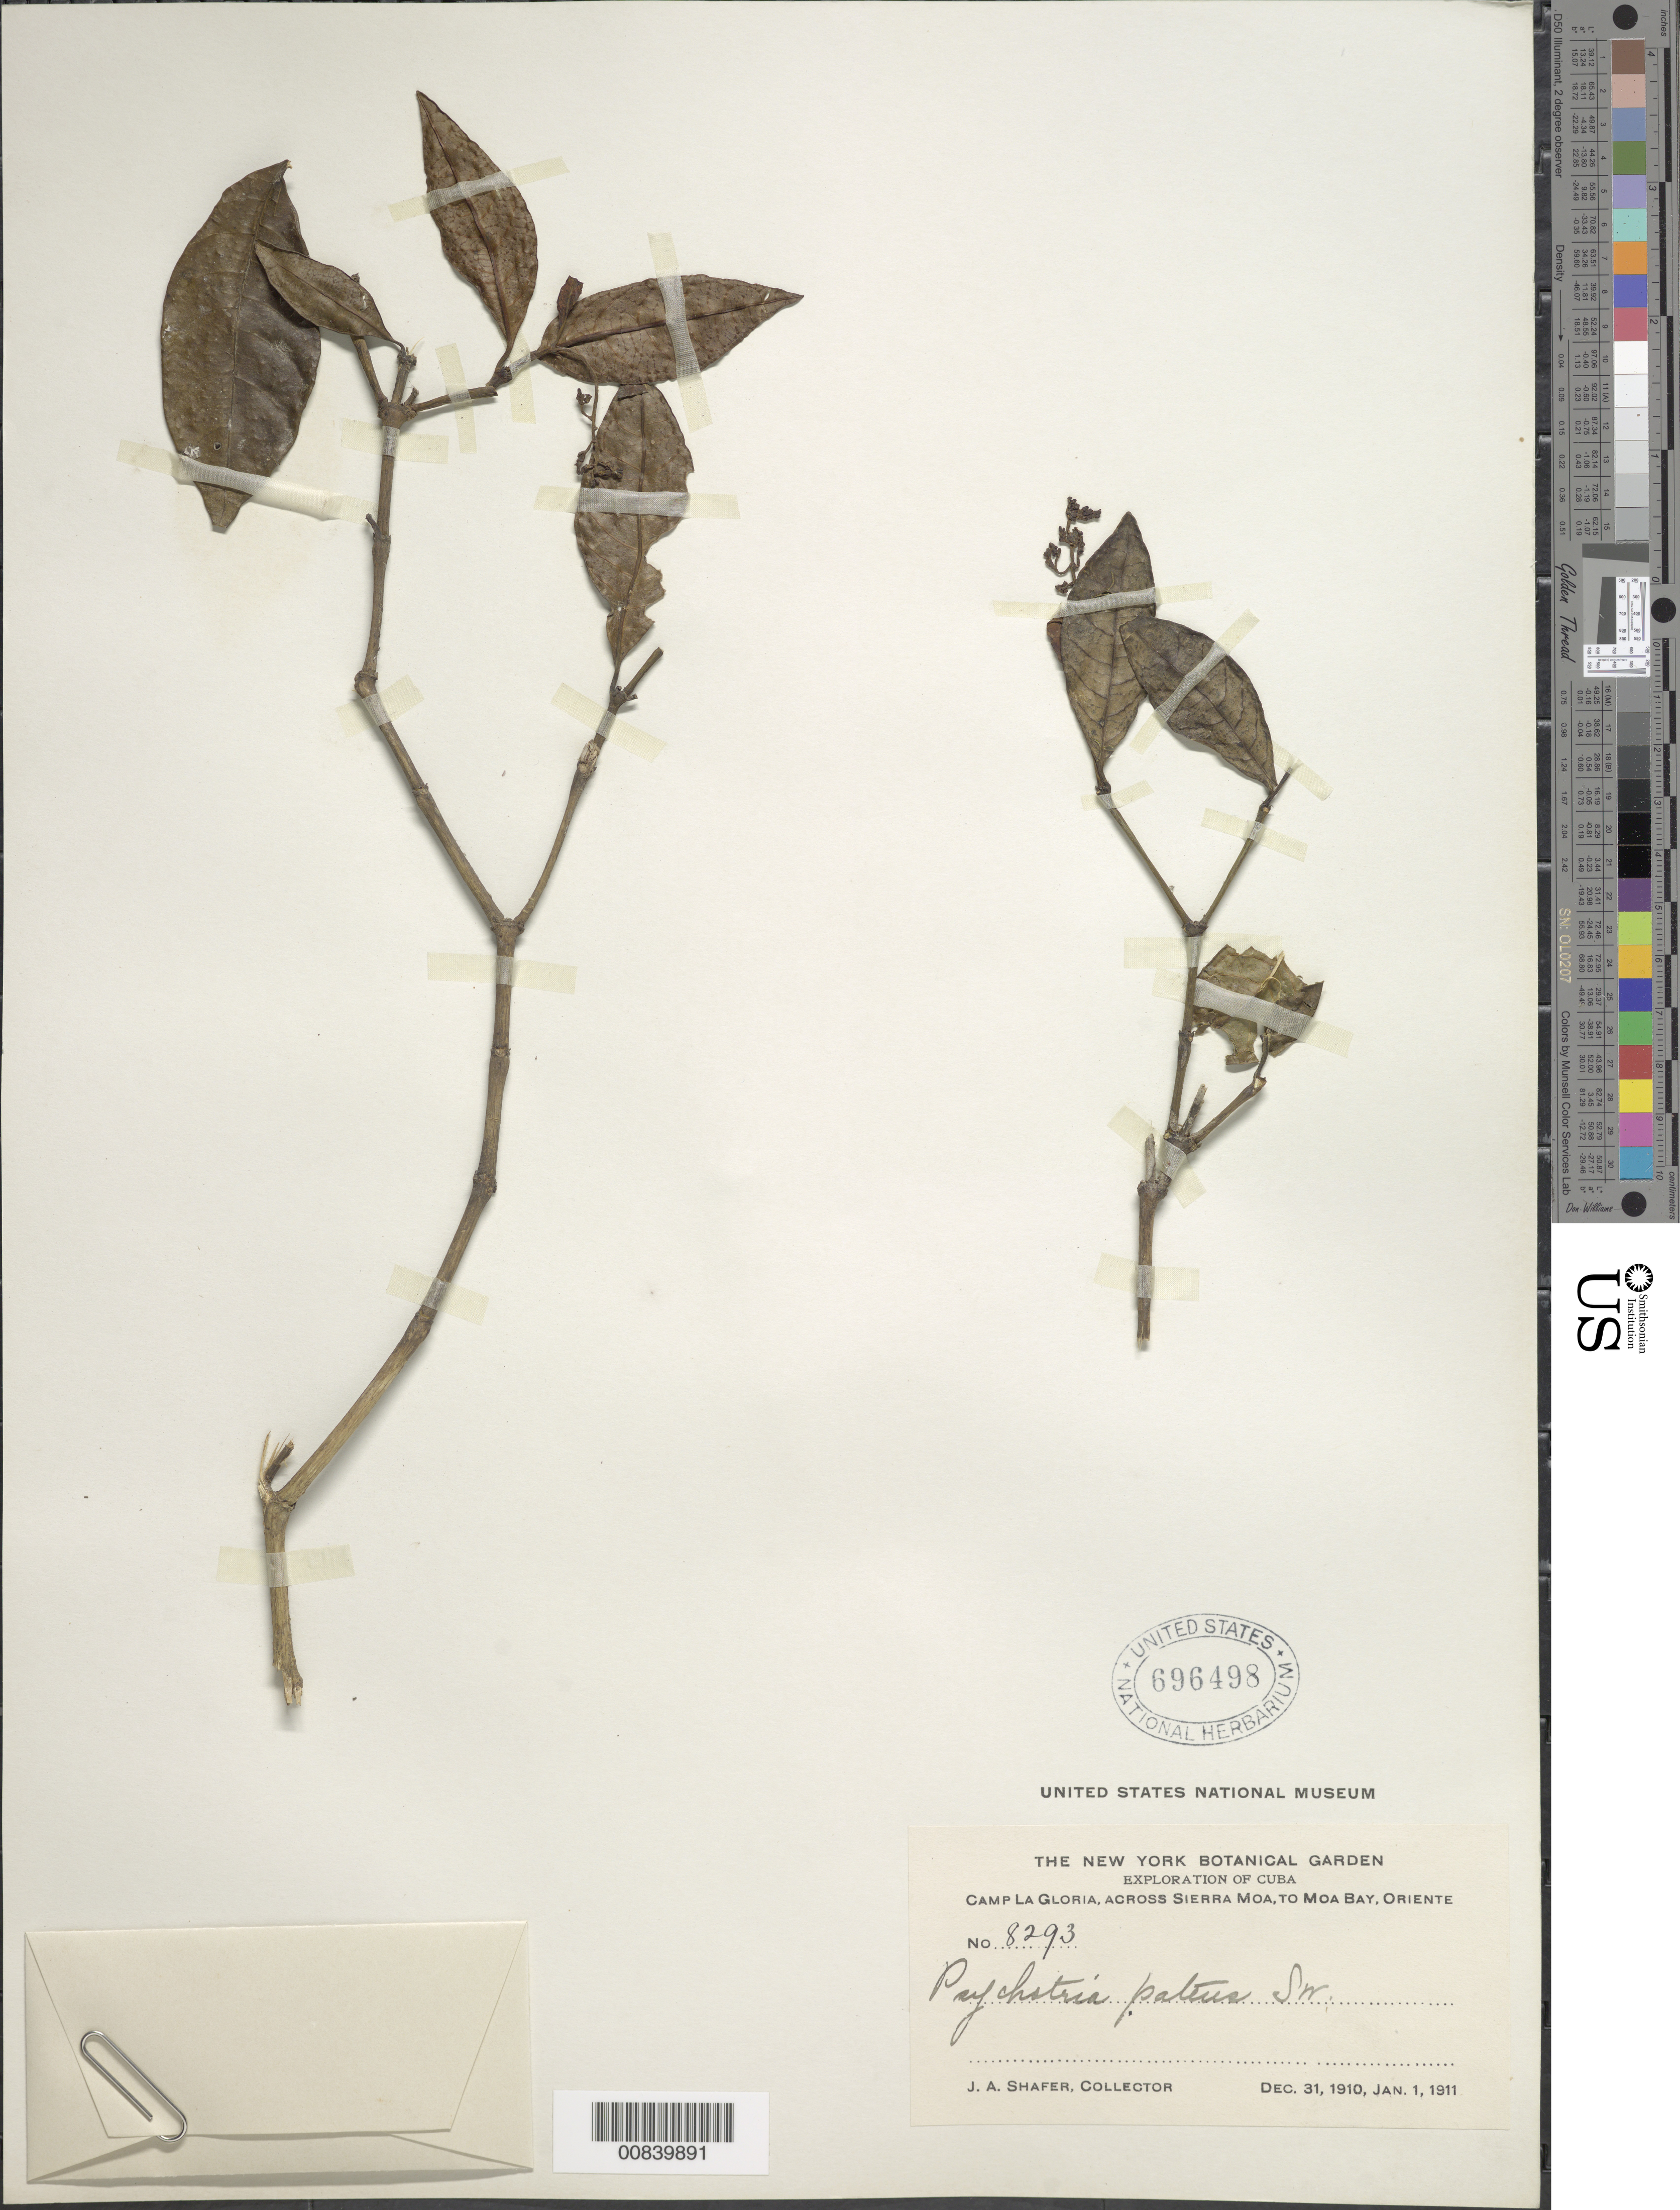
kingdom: Plantae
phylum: Tracheophyta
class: Magnoliopsida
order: Gentianales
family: Rubiaceae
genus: Psychotria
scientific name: Psychotria patens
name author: Sw.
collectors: J. A. Shafer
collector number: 8293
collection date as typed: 31 Dec 1910 to 01 Jan 1911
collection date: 1910-12-31/1911-01-01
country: Cuba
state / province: Oriente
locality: Camp La Gloria, across Sierra Moa, to Moa Bay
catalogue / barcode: US 696498